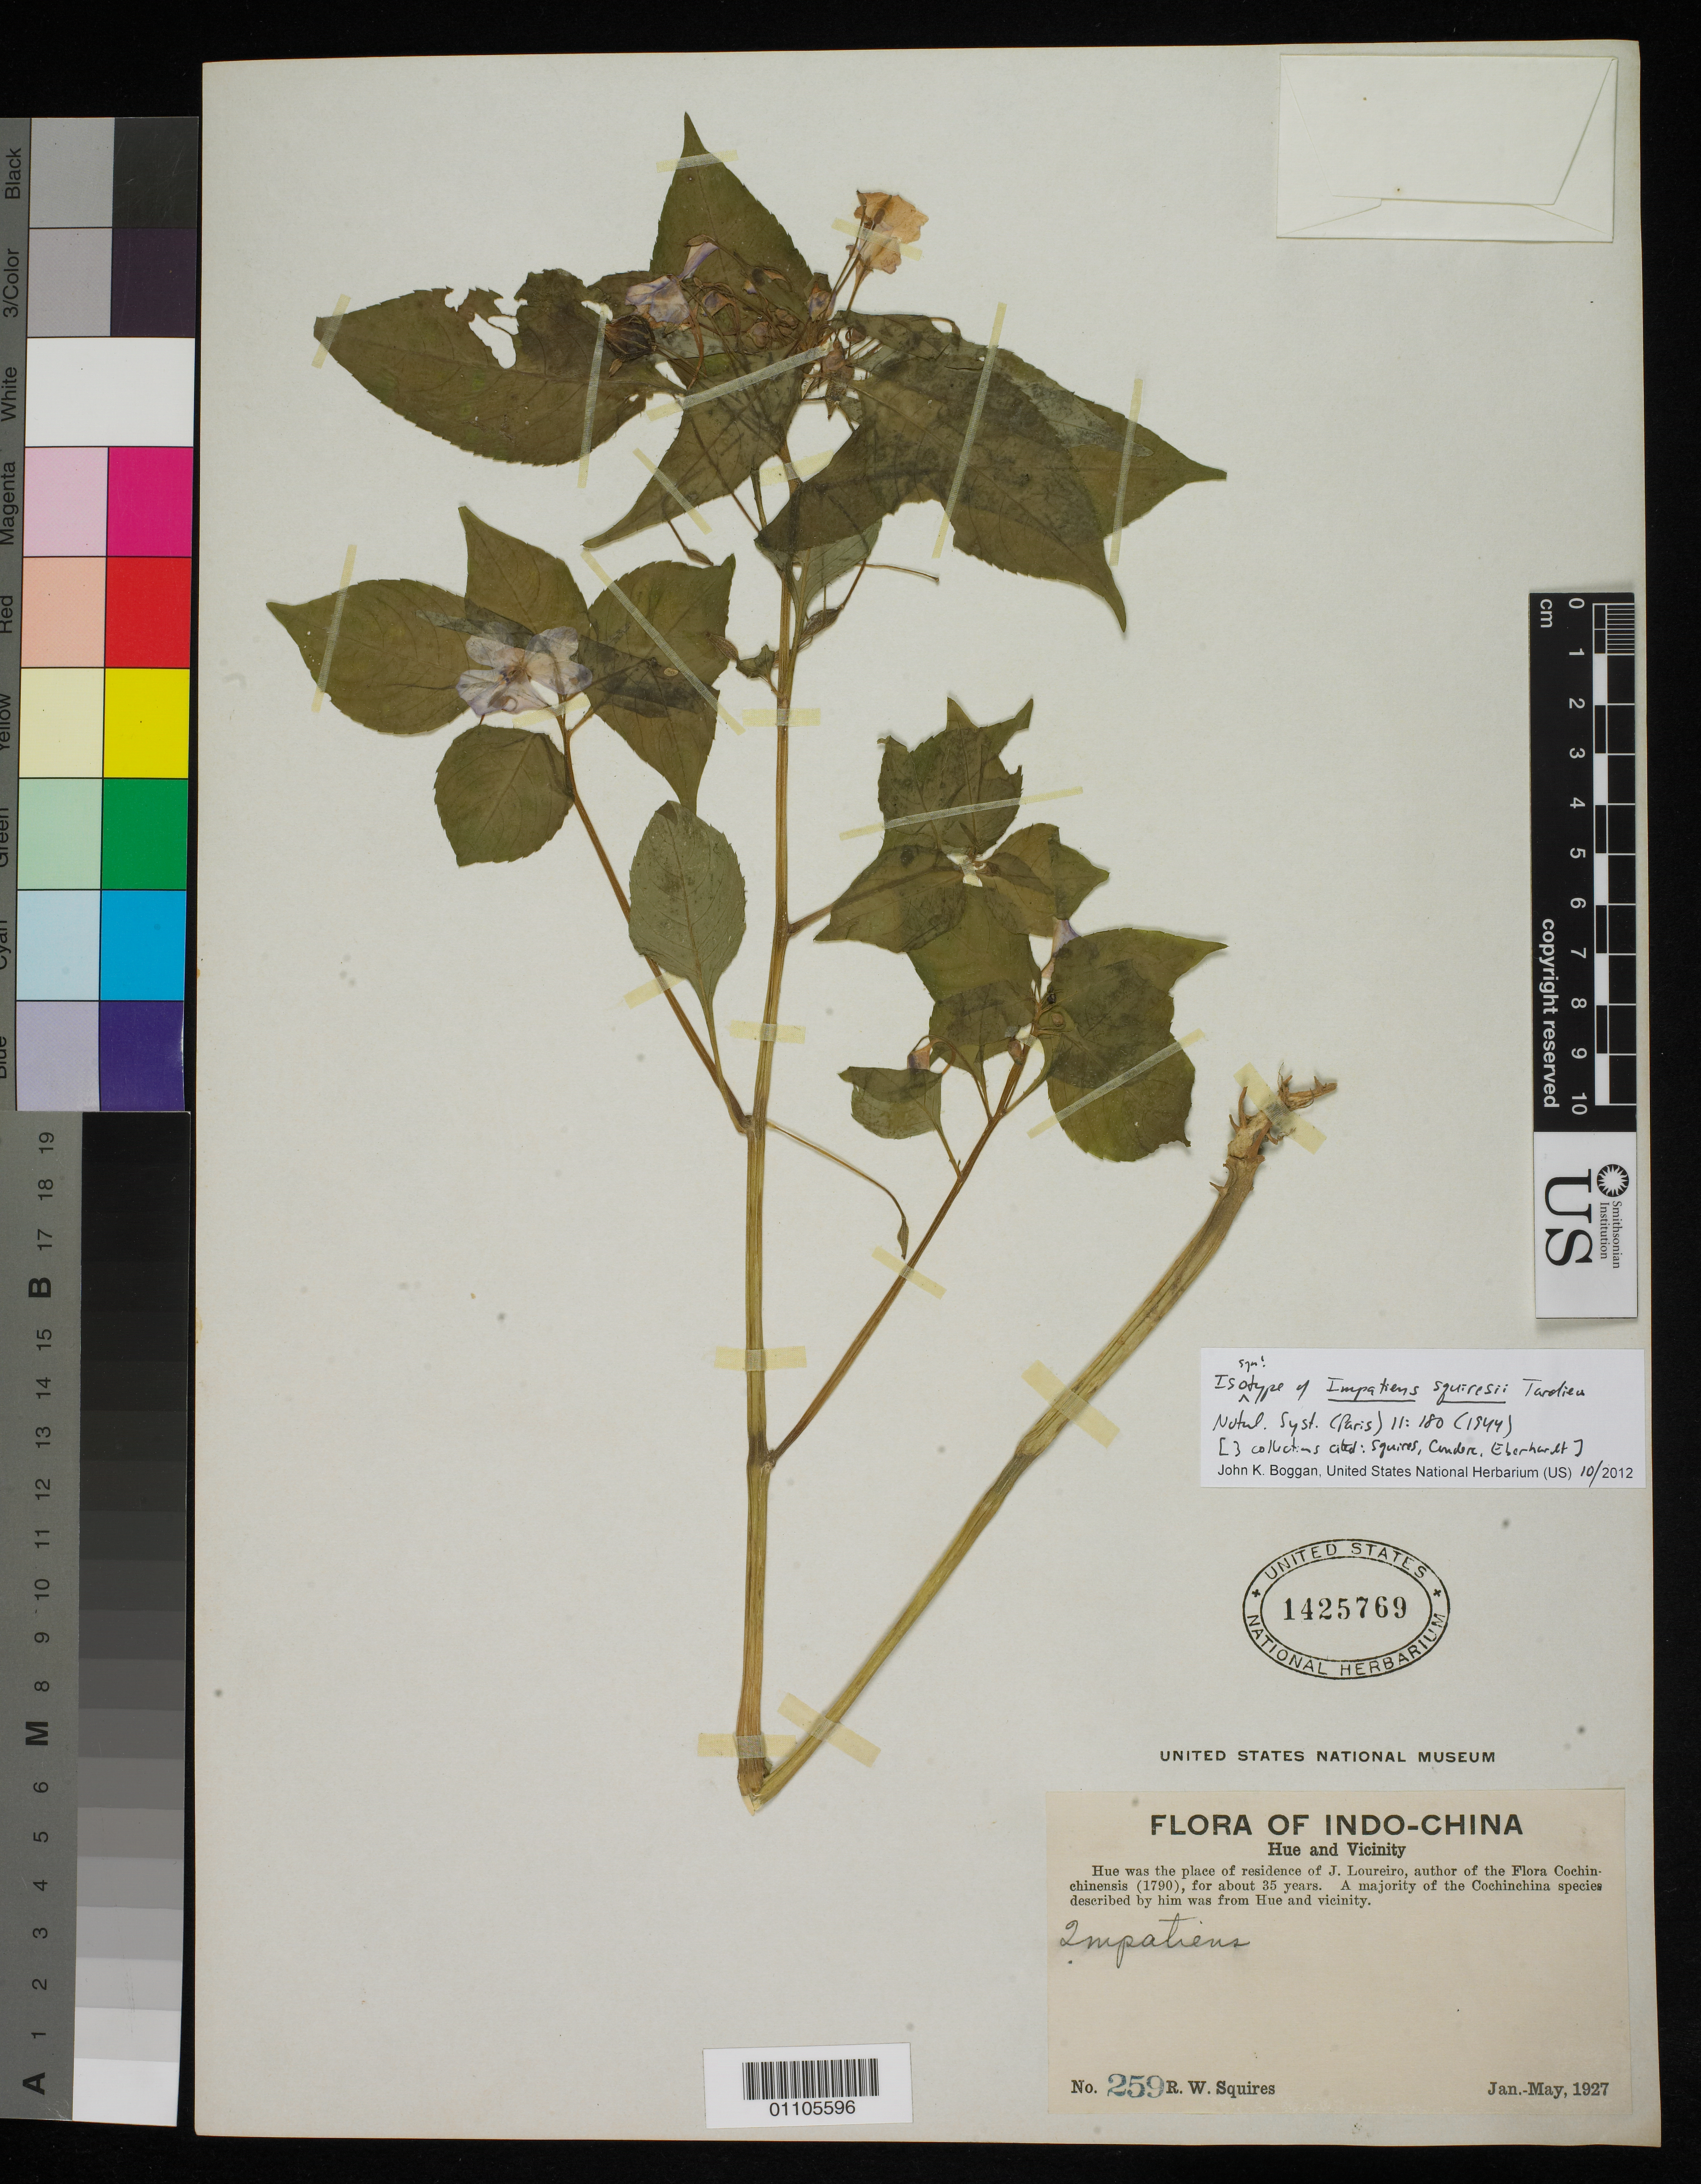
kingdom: Plantae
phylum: Tracheophyta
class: Magnoliopsida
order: Ericales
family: Balsaminaceae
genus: Impatiens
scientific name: Impatiens squiresii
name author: Tardieu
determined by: Boggan, J. K., (US), NMNH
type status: Isosyntype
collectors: R. Squires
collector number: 259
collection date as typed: Jan 1927 to -- May 1927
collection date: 1927-01/1927-05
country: Vietnam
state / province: Annam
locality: Hue and vicinity.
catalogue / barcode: US 1425769